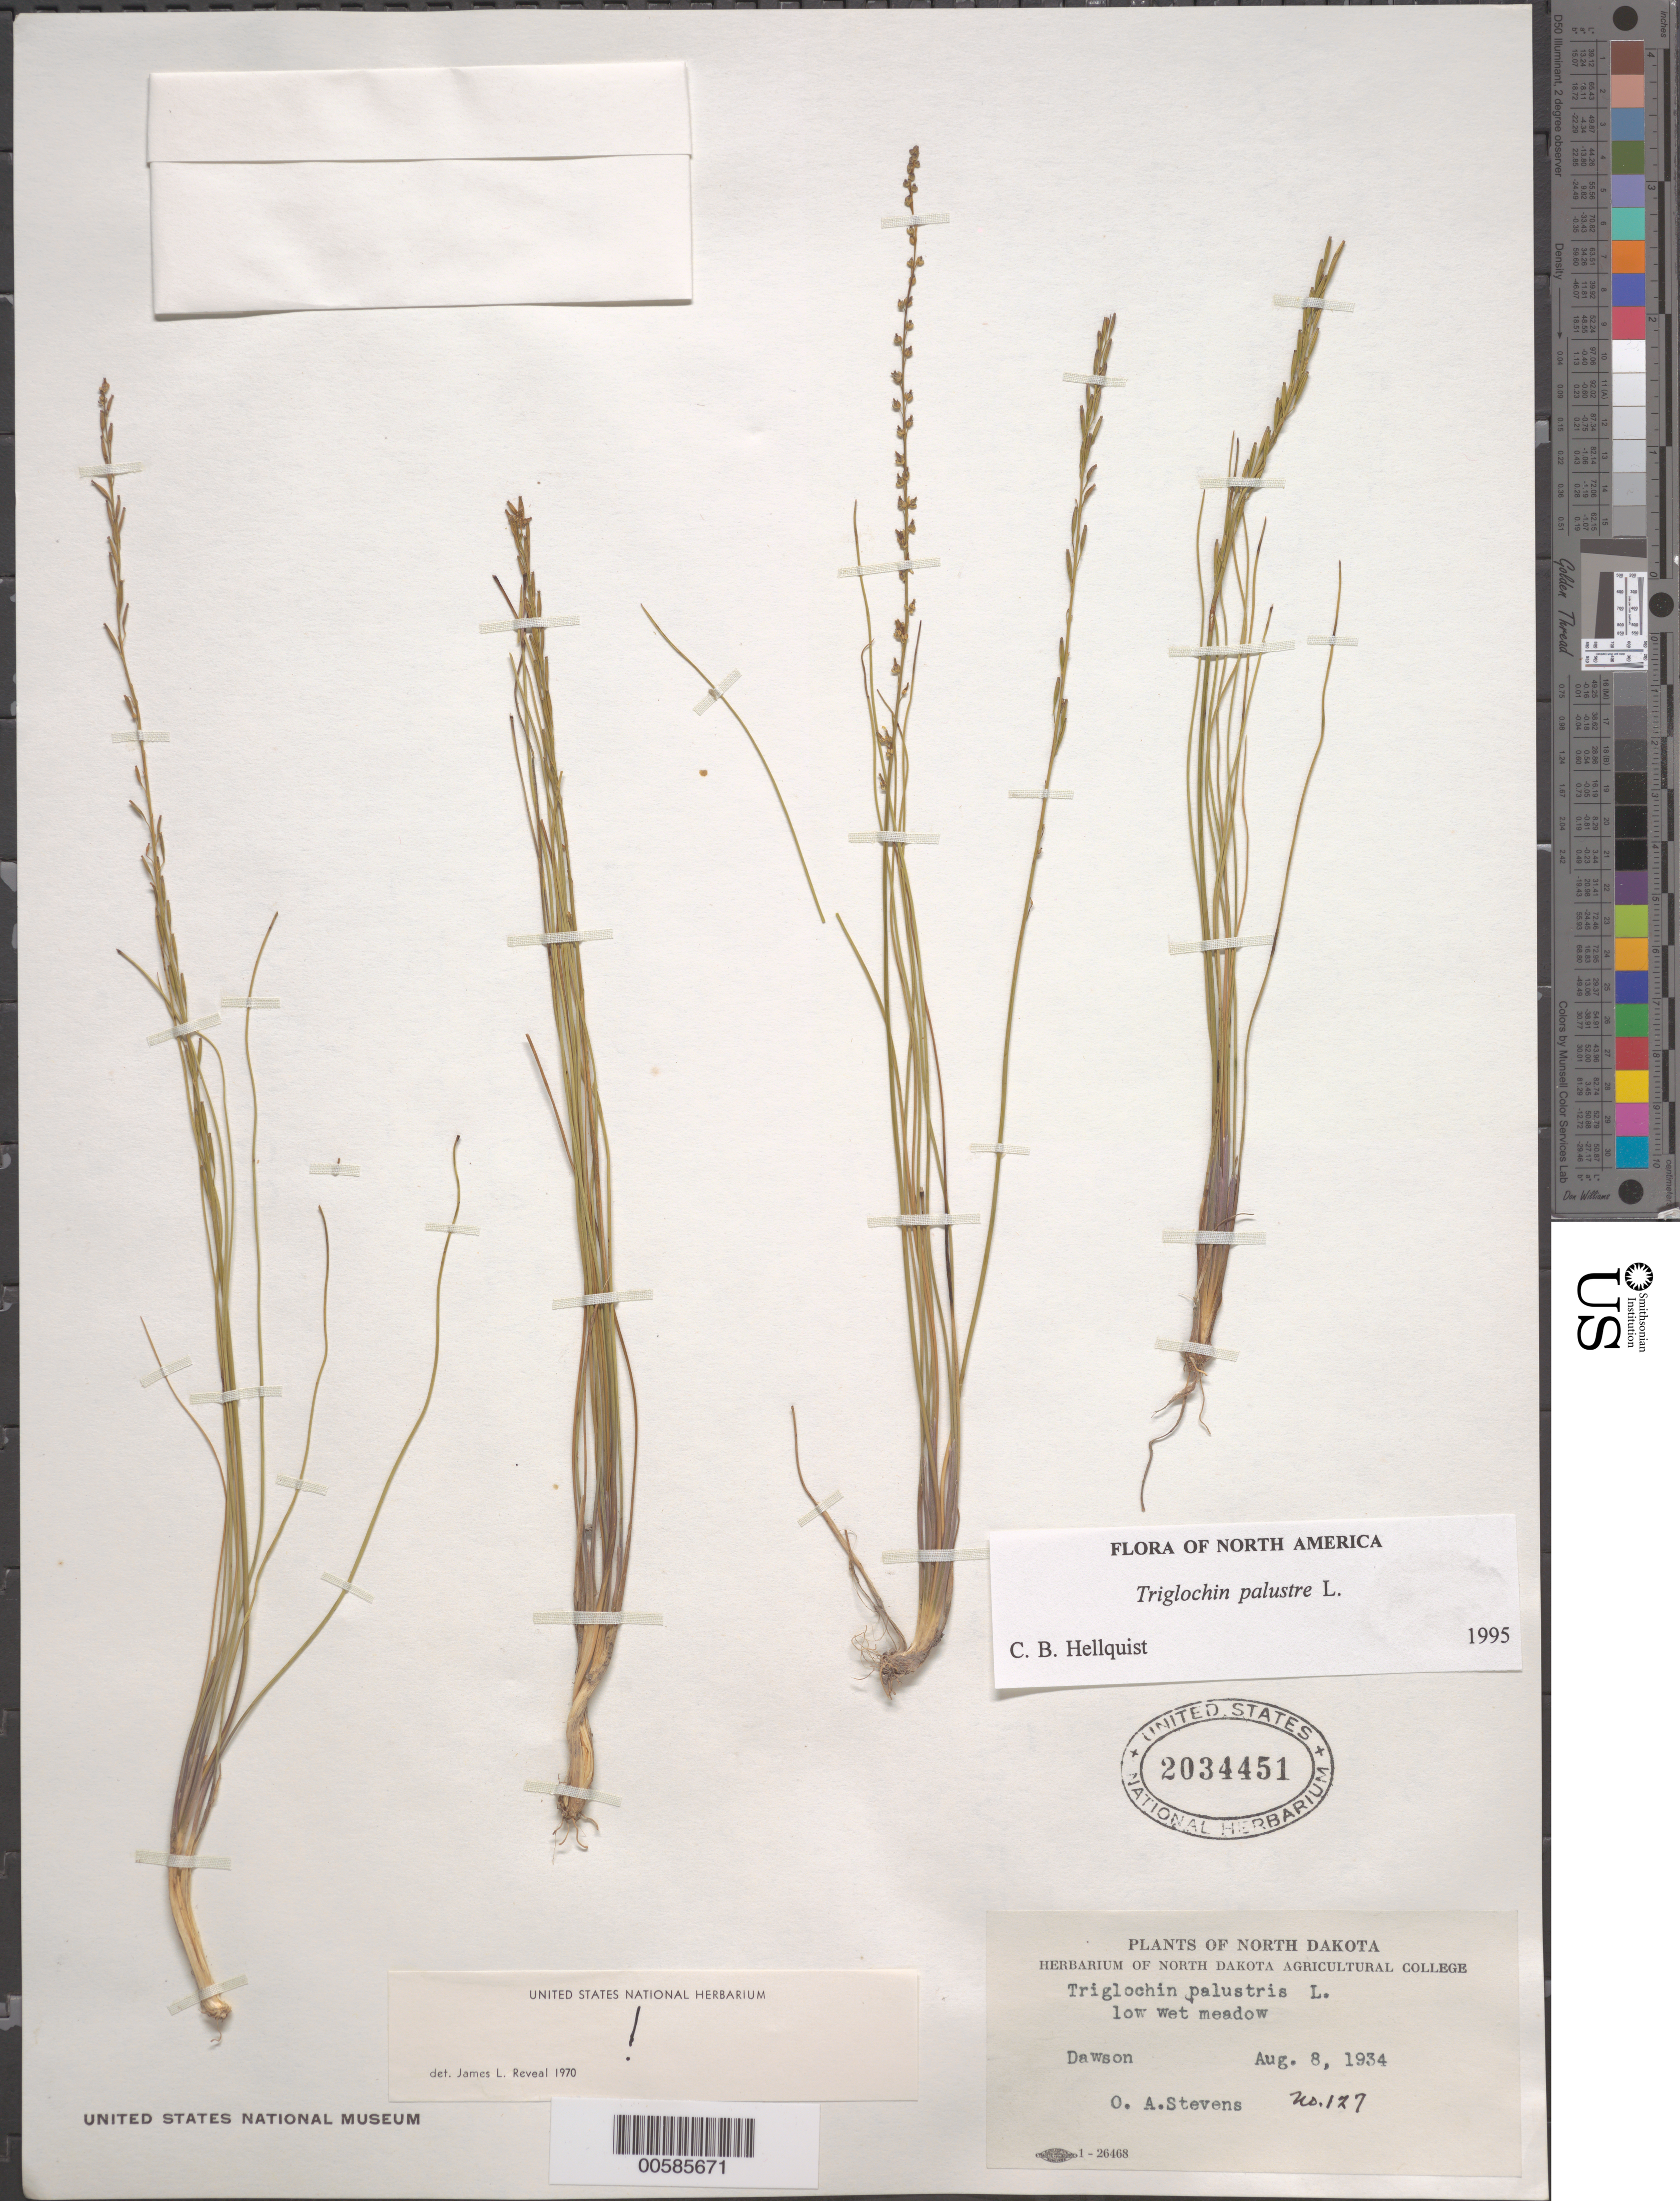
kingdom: Plantae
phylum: Tracheophyta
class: Liliopsida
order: Alismatales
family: Juncaginaceae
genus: Triglochin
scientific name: Triglochin palustris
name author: L.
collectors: O. Stevens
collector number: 127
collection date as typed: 08 Aug 1934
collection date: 1934-08-08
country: United States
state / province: North Dakota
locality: Dawson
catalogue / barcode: US 2034451